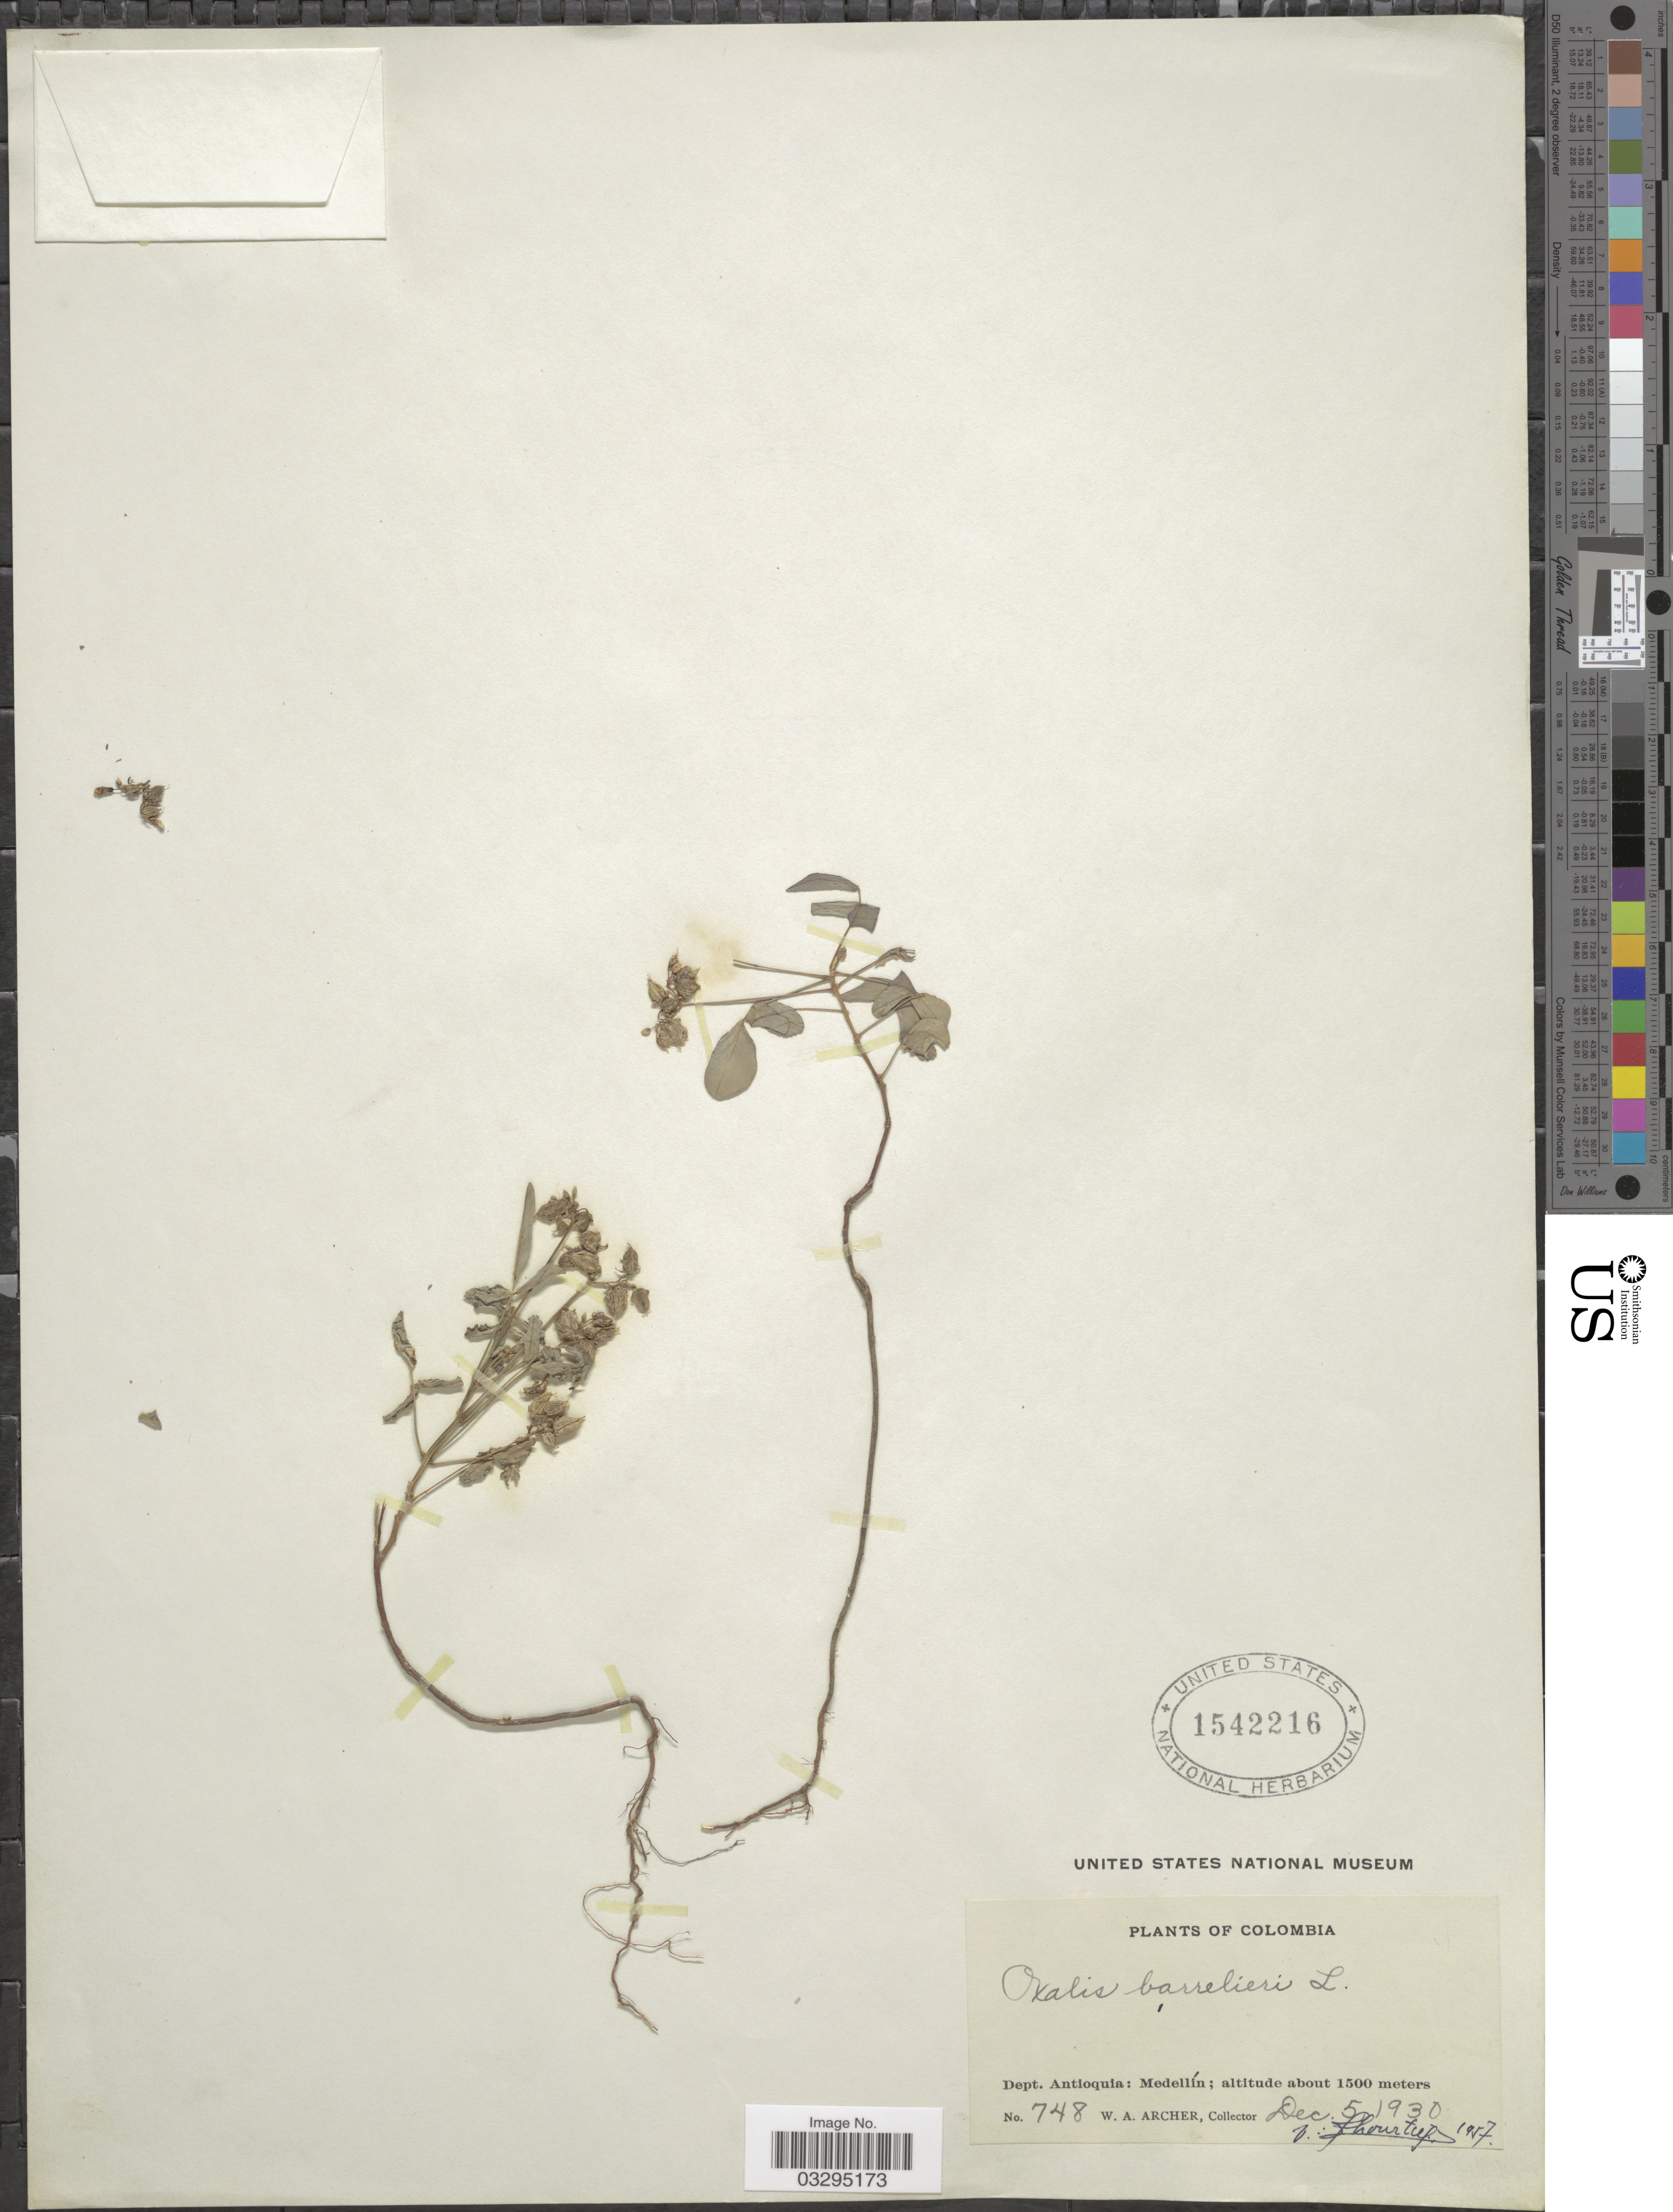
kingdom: Plantae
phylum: Tracheophyta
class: Magnoliopsida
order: Oxalidales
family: Oxalidaceae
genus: Oxalis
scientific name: Oxalis barrelieri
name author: L.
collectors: W. Archer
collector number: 748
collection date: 1930-12-05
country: Colombia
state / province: Antioquia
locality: Dept. Antioquia: Medellín.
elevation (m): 1500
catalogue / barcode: US 1542216